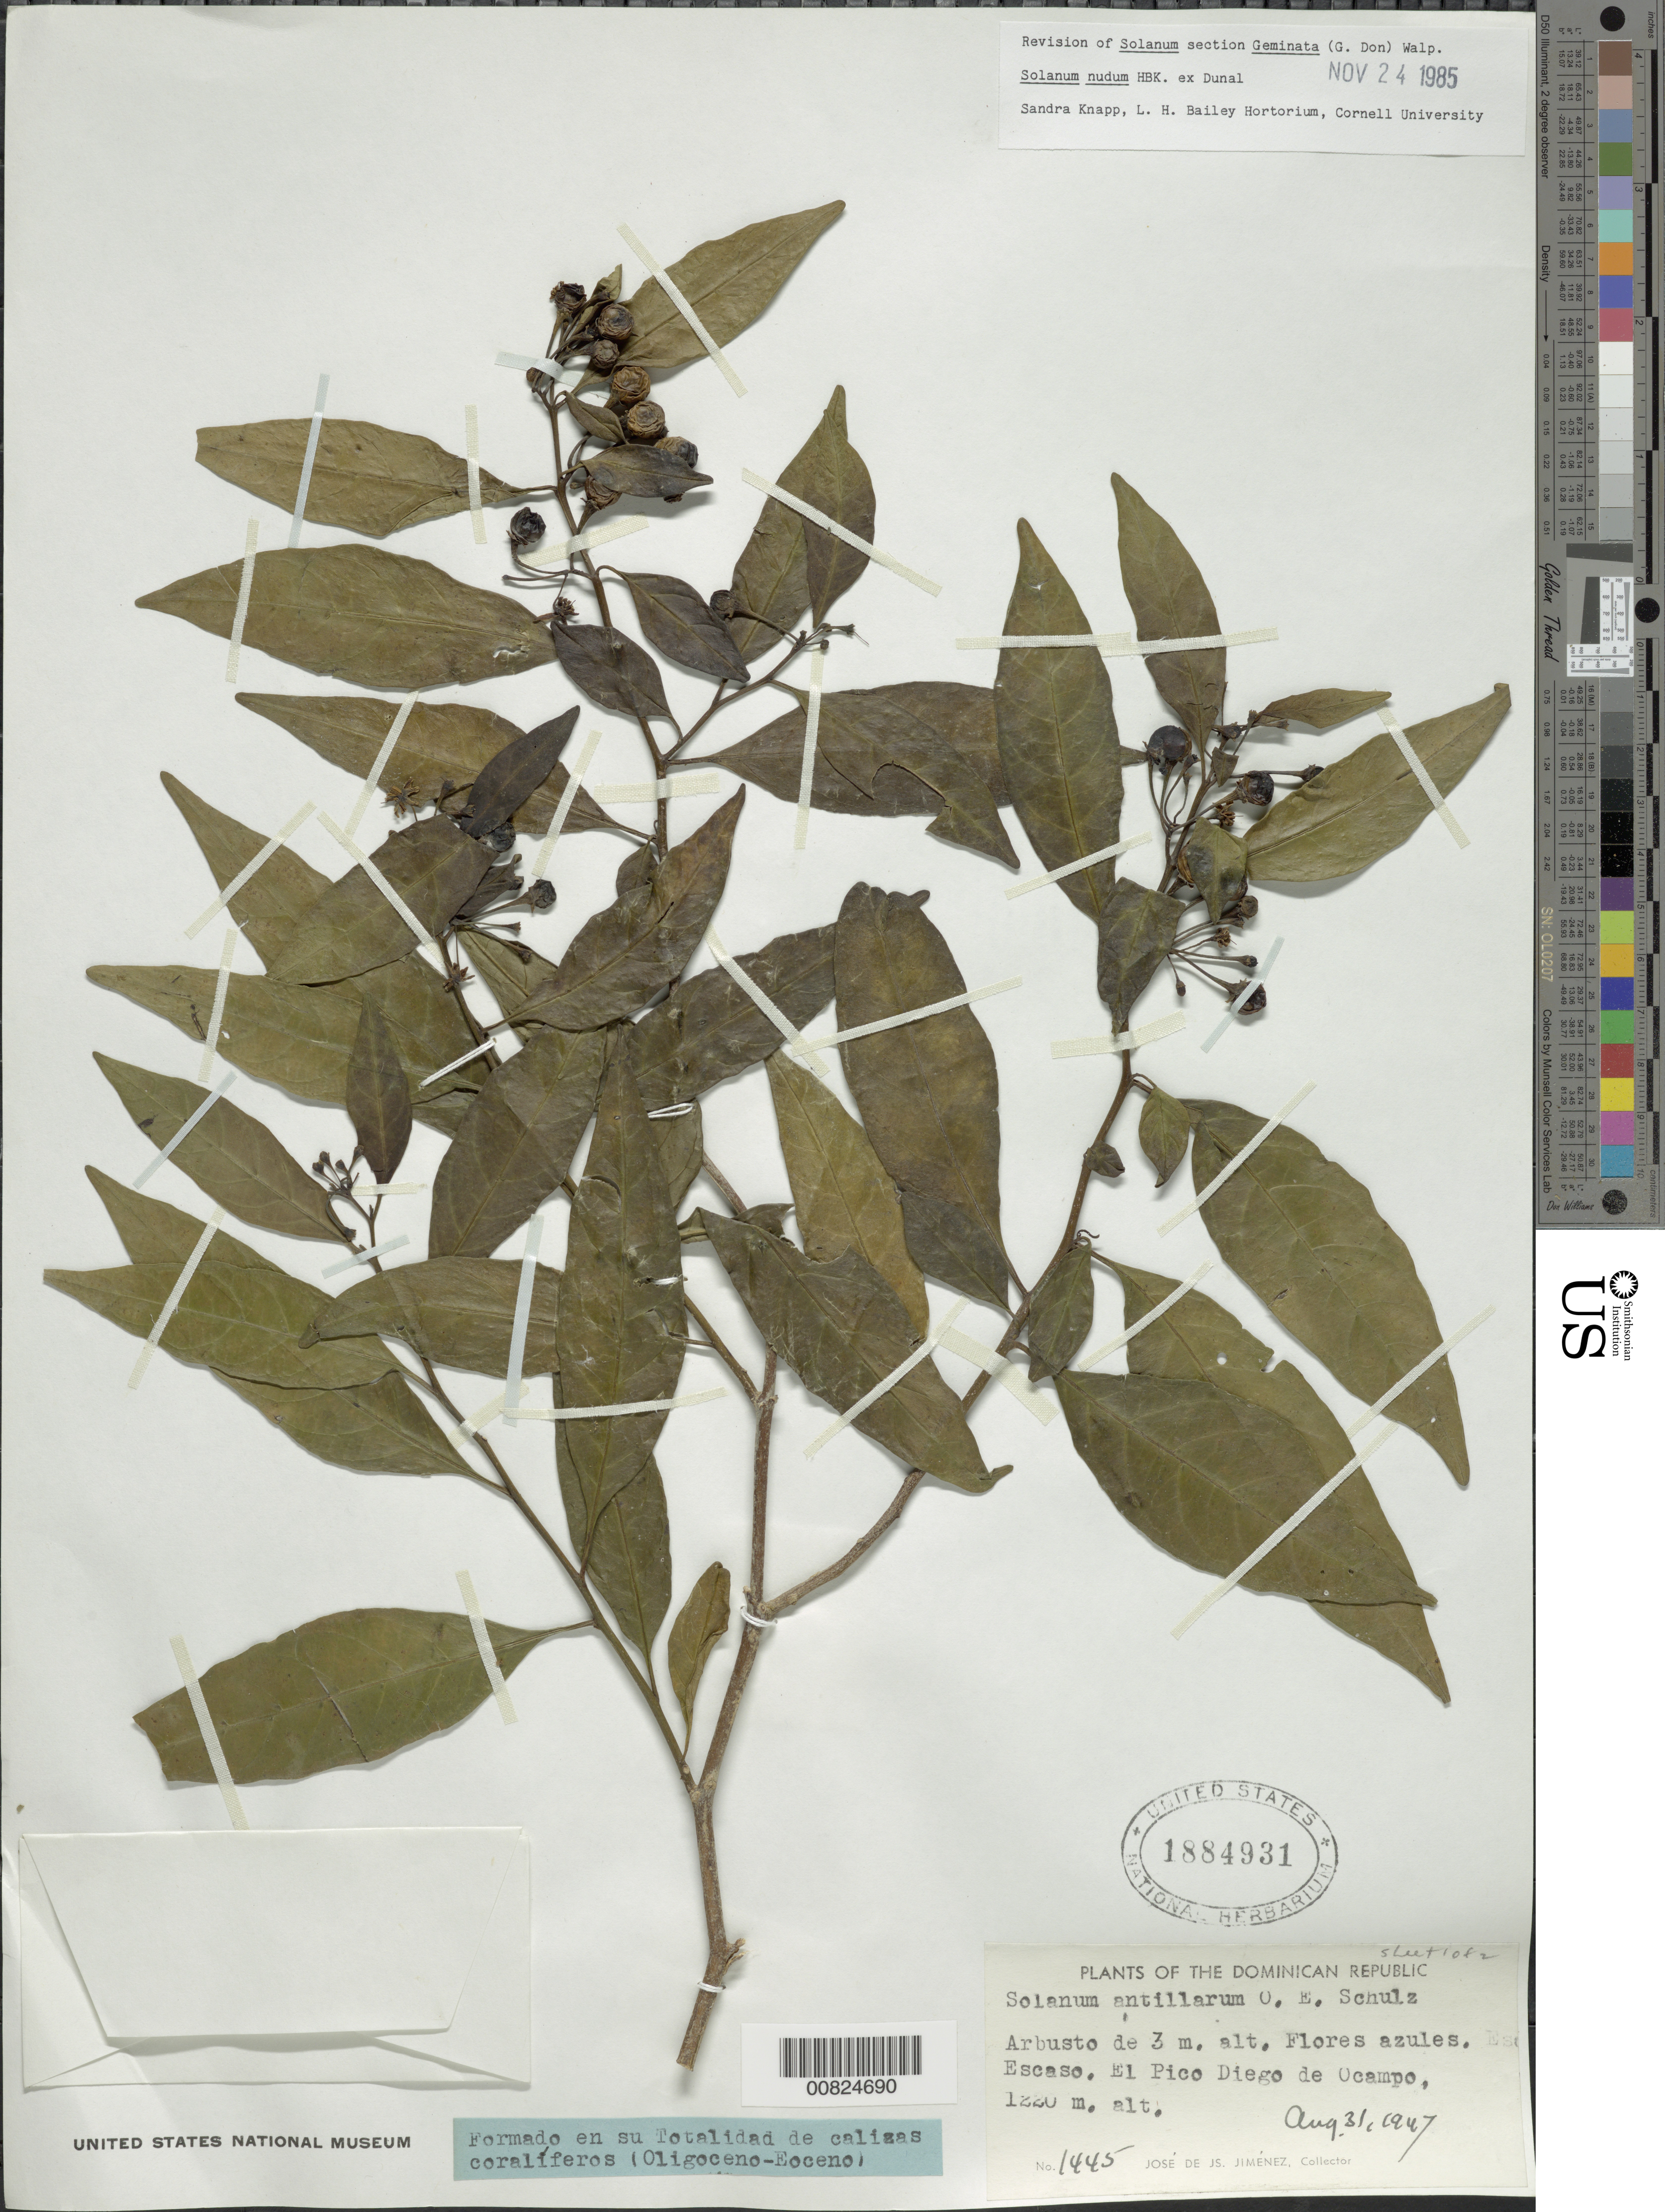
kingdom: Plantae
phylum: Tracheophyta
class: Magnoliopsida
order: Solanales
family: Solanaceae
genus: Solanum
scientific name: Solanum nudum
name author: Dunal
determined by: Knapp, S. D.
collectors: J. J. Jiménez Almonte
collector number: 1445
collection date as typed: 31 Aug 1947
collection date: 1947-08-31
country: Dominican Republic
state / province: Santiago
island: Hispaniola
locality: Escaso, El Pico Diego de Ocampo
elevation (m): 1220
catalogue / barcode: US 1884931